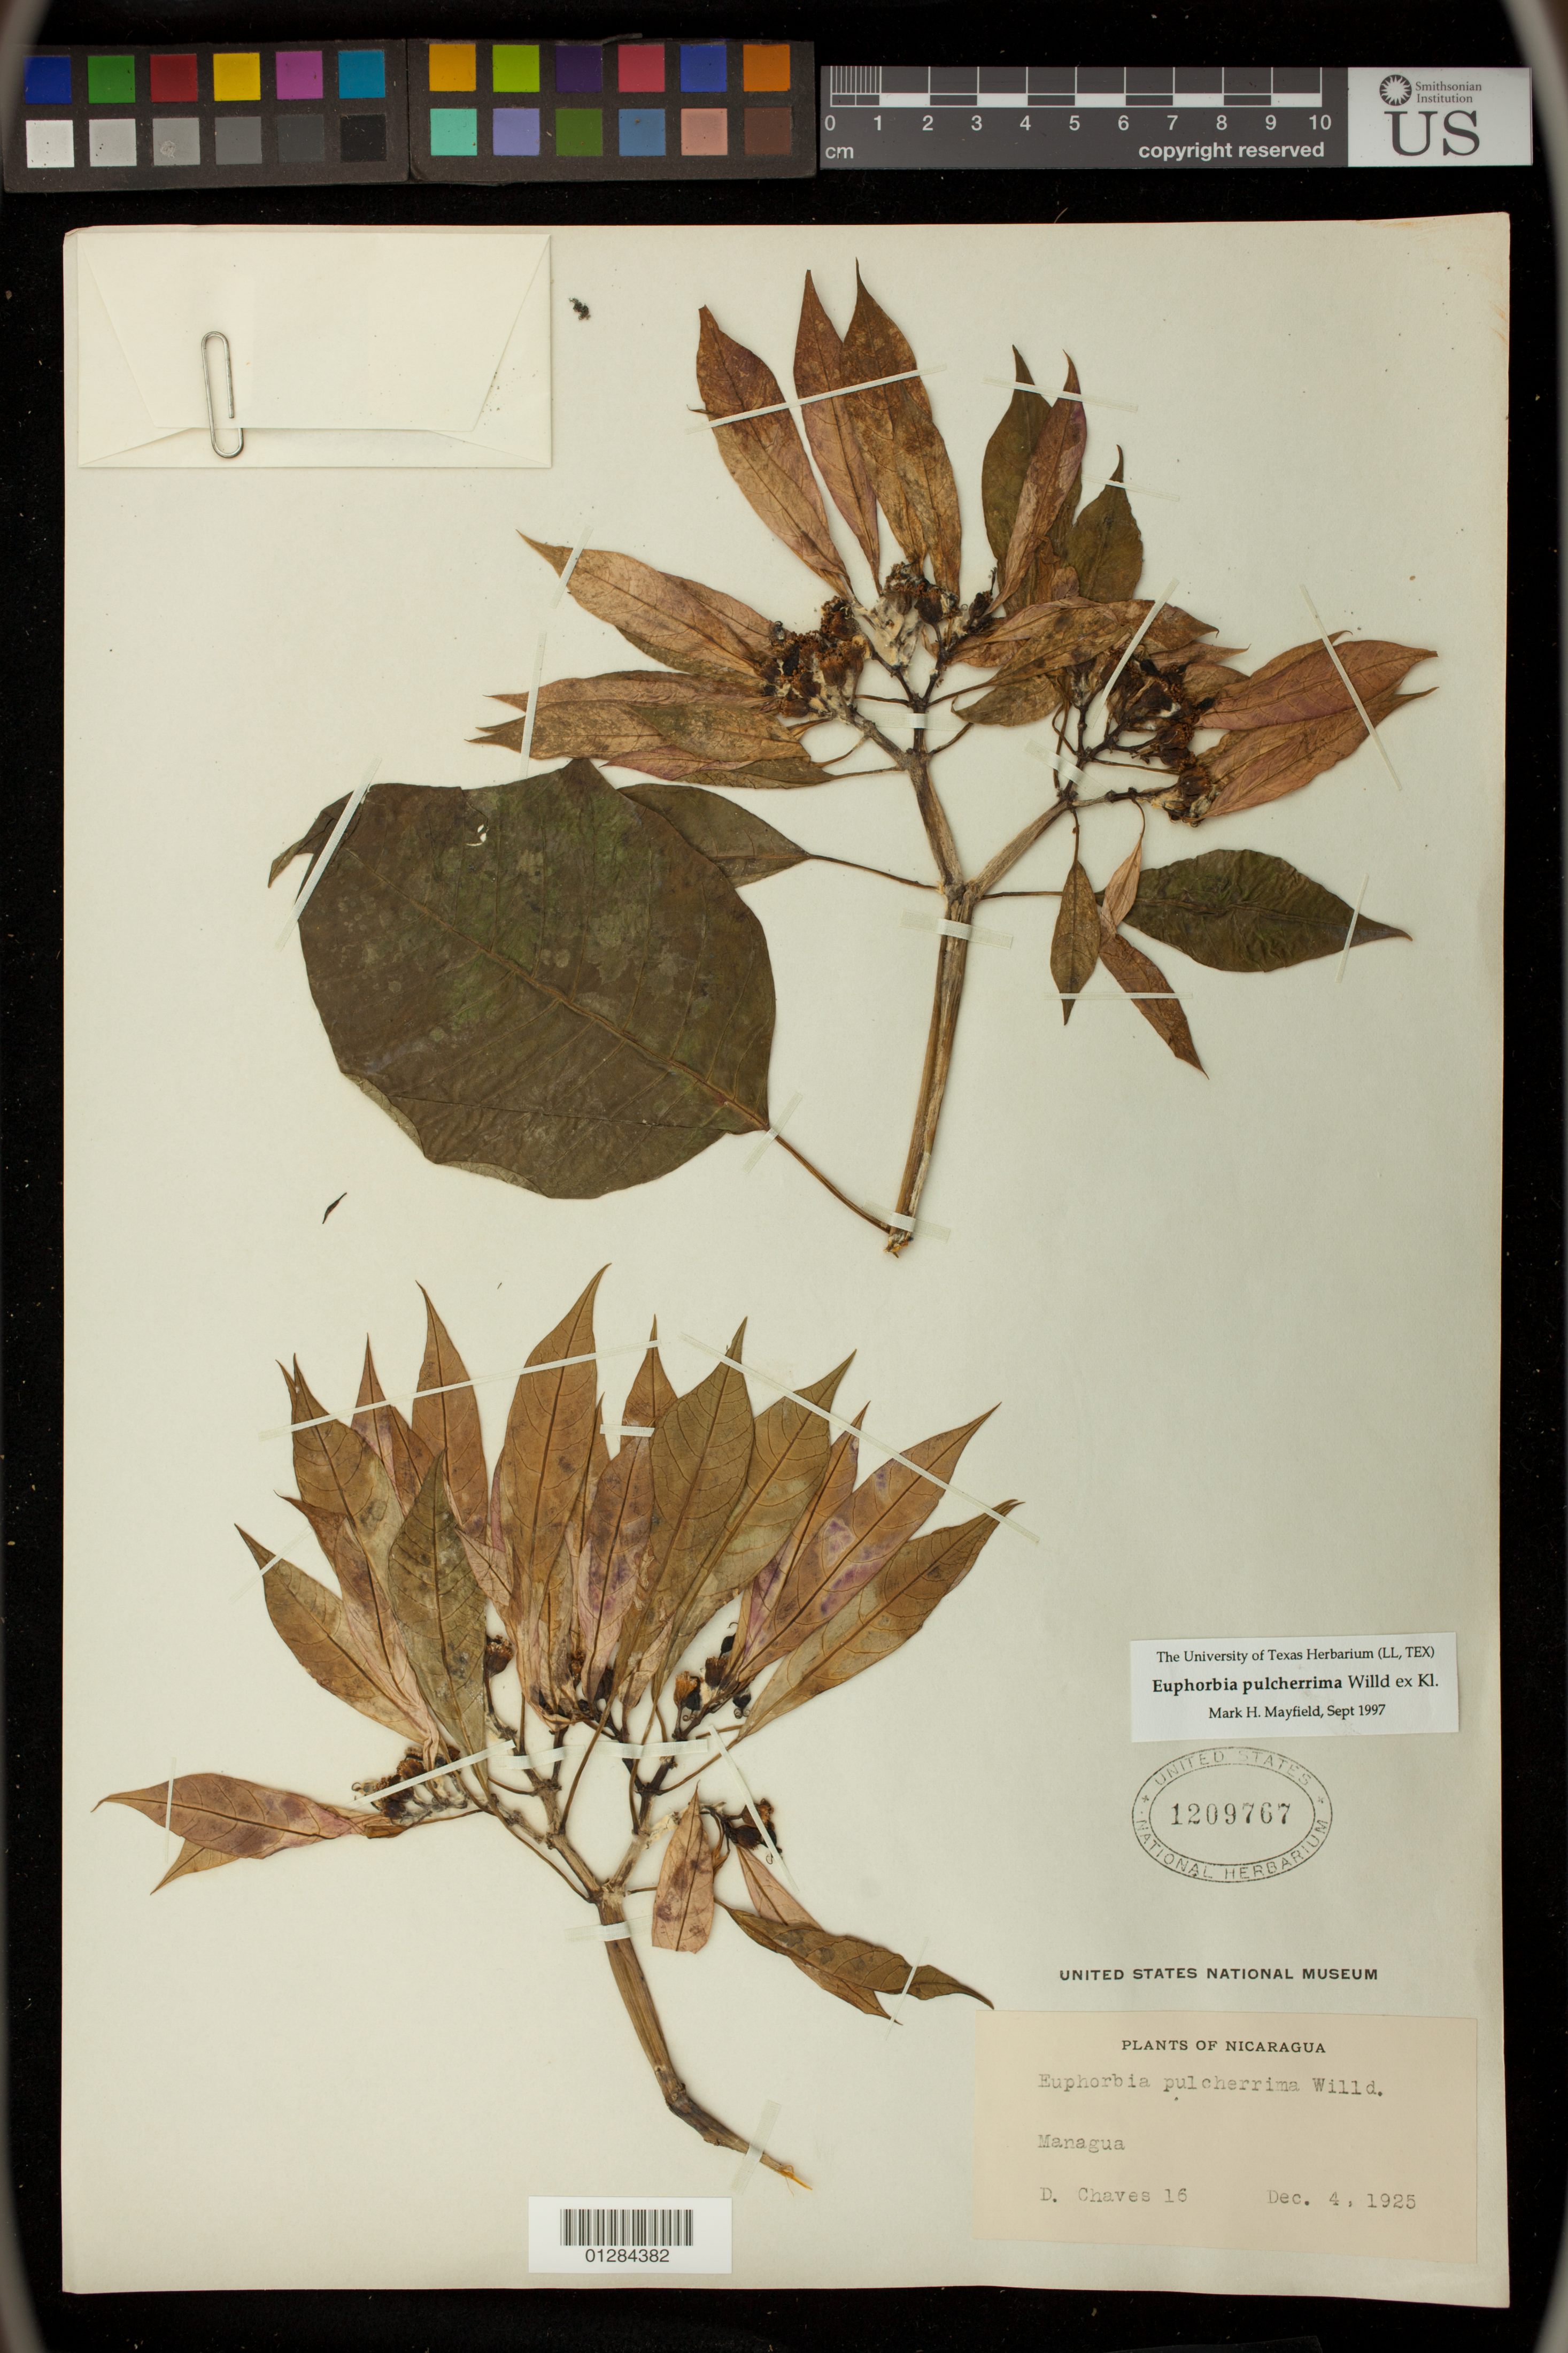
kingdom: Plantae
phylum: Tracheophyta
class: Magnoliopsida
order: Malpighiales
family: Euphorbiaceae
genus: Euphorbia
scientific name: Euphorbia pulcherrima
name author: Willd. ex Klotzsch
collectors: D. Chaves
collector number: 16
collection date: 1925-12-04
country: Nicaragua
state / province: Managua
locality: Managua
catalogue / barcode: US 1209767